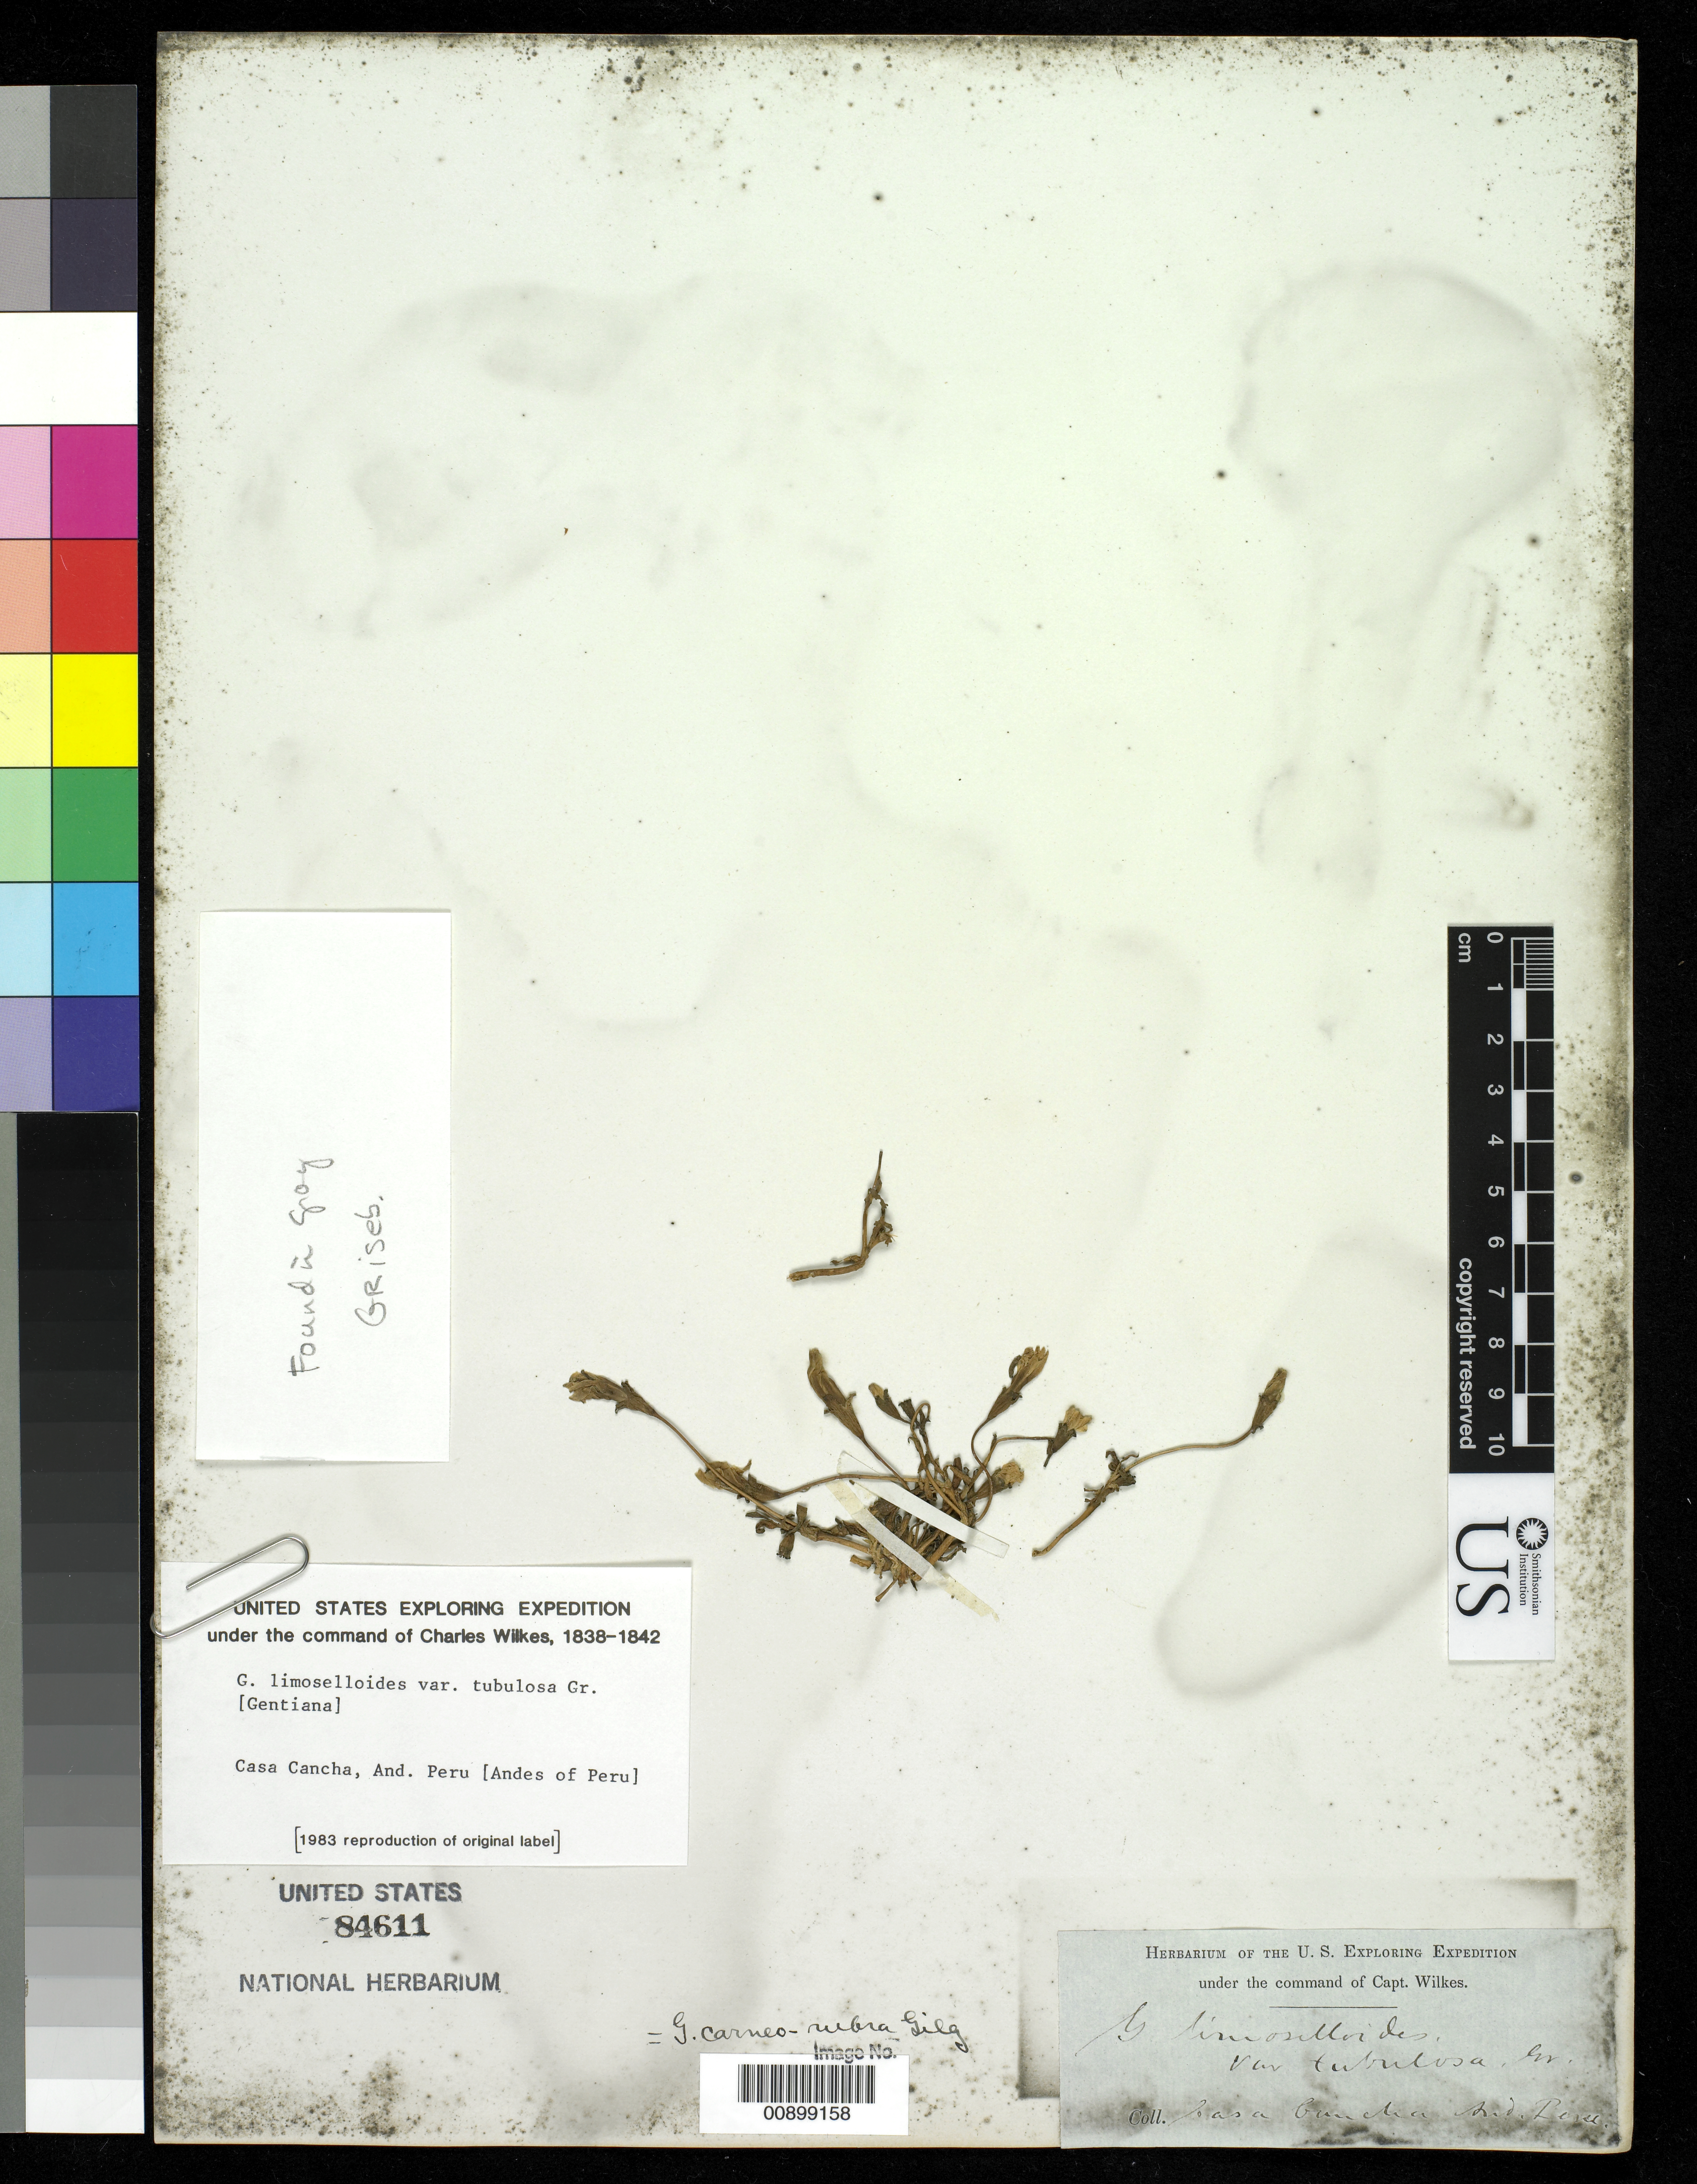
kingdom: Plantae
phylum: Tracheophyta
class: Magnoliopsida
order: Gentianales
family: Gentianaceae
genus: Gentiana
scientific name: Gentiana carneorubra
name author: Gilg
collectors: Wilkes Explor. Exped.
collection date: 1838/1842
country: Peru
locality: Casa Cancha, Andies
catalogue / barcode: US 84611